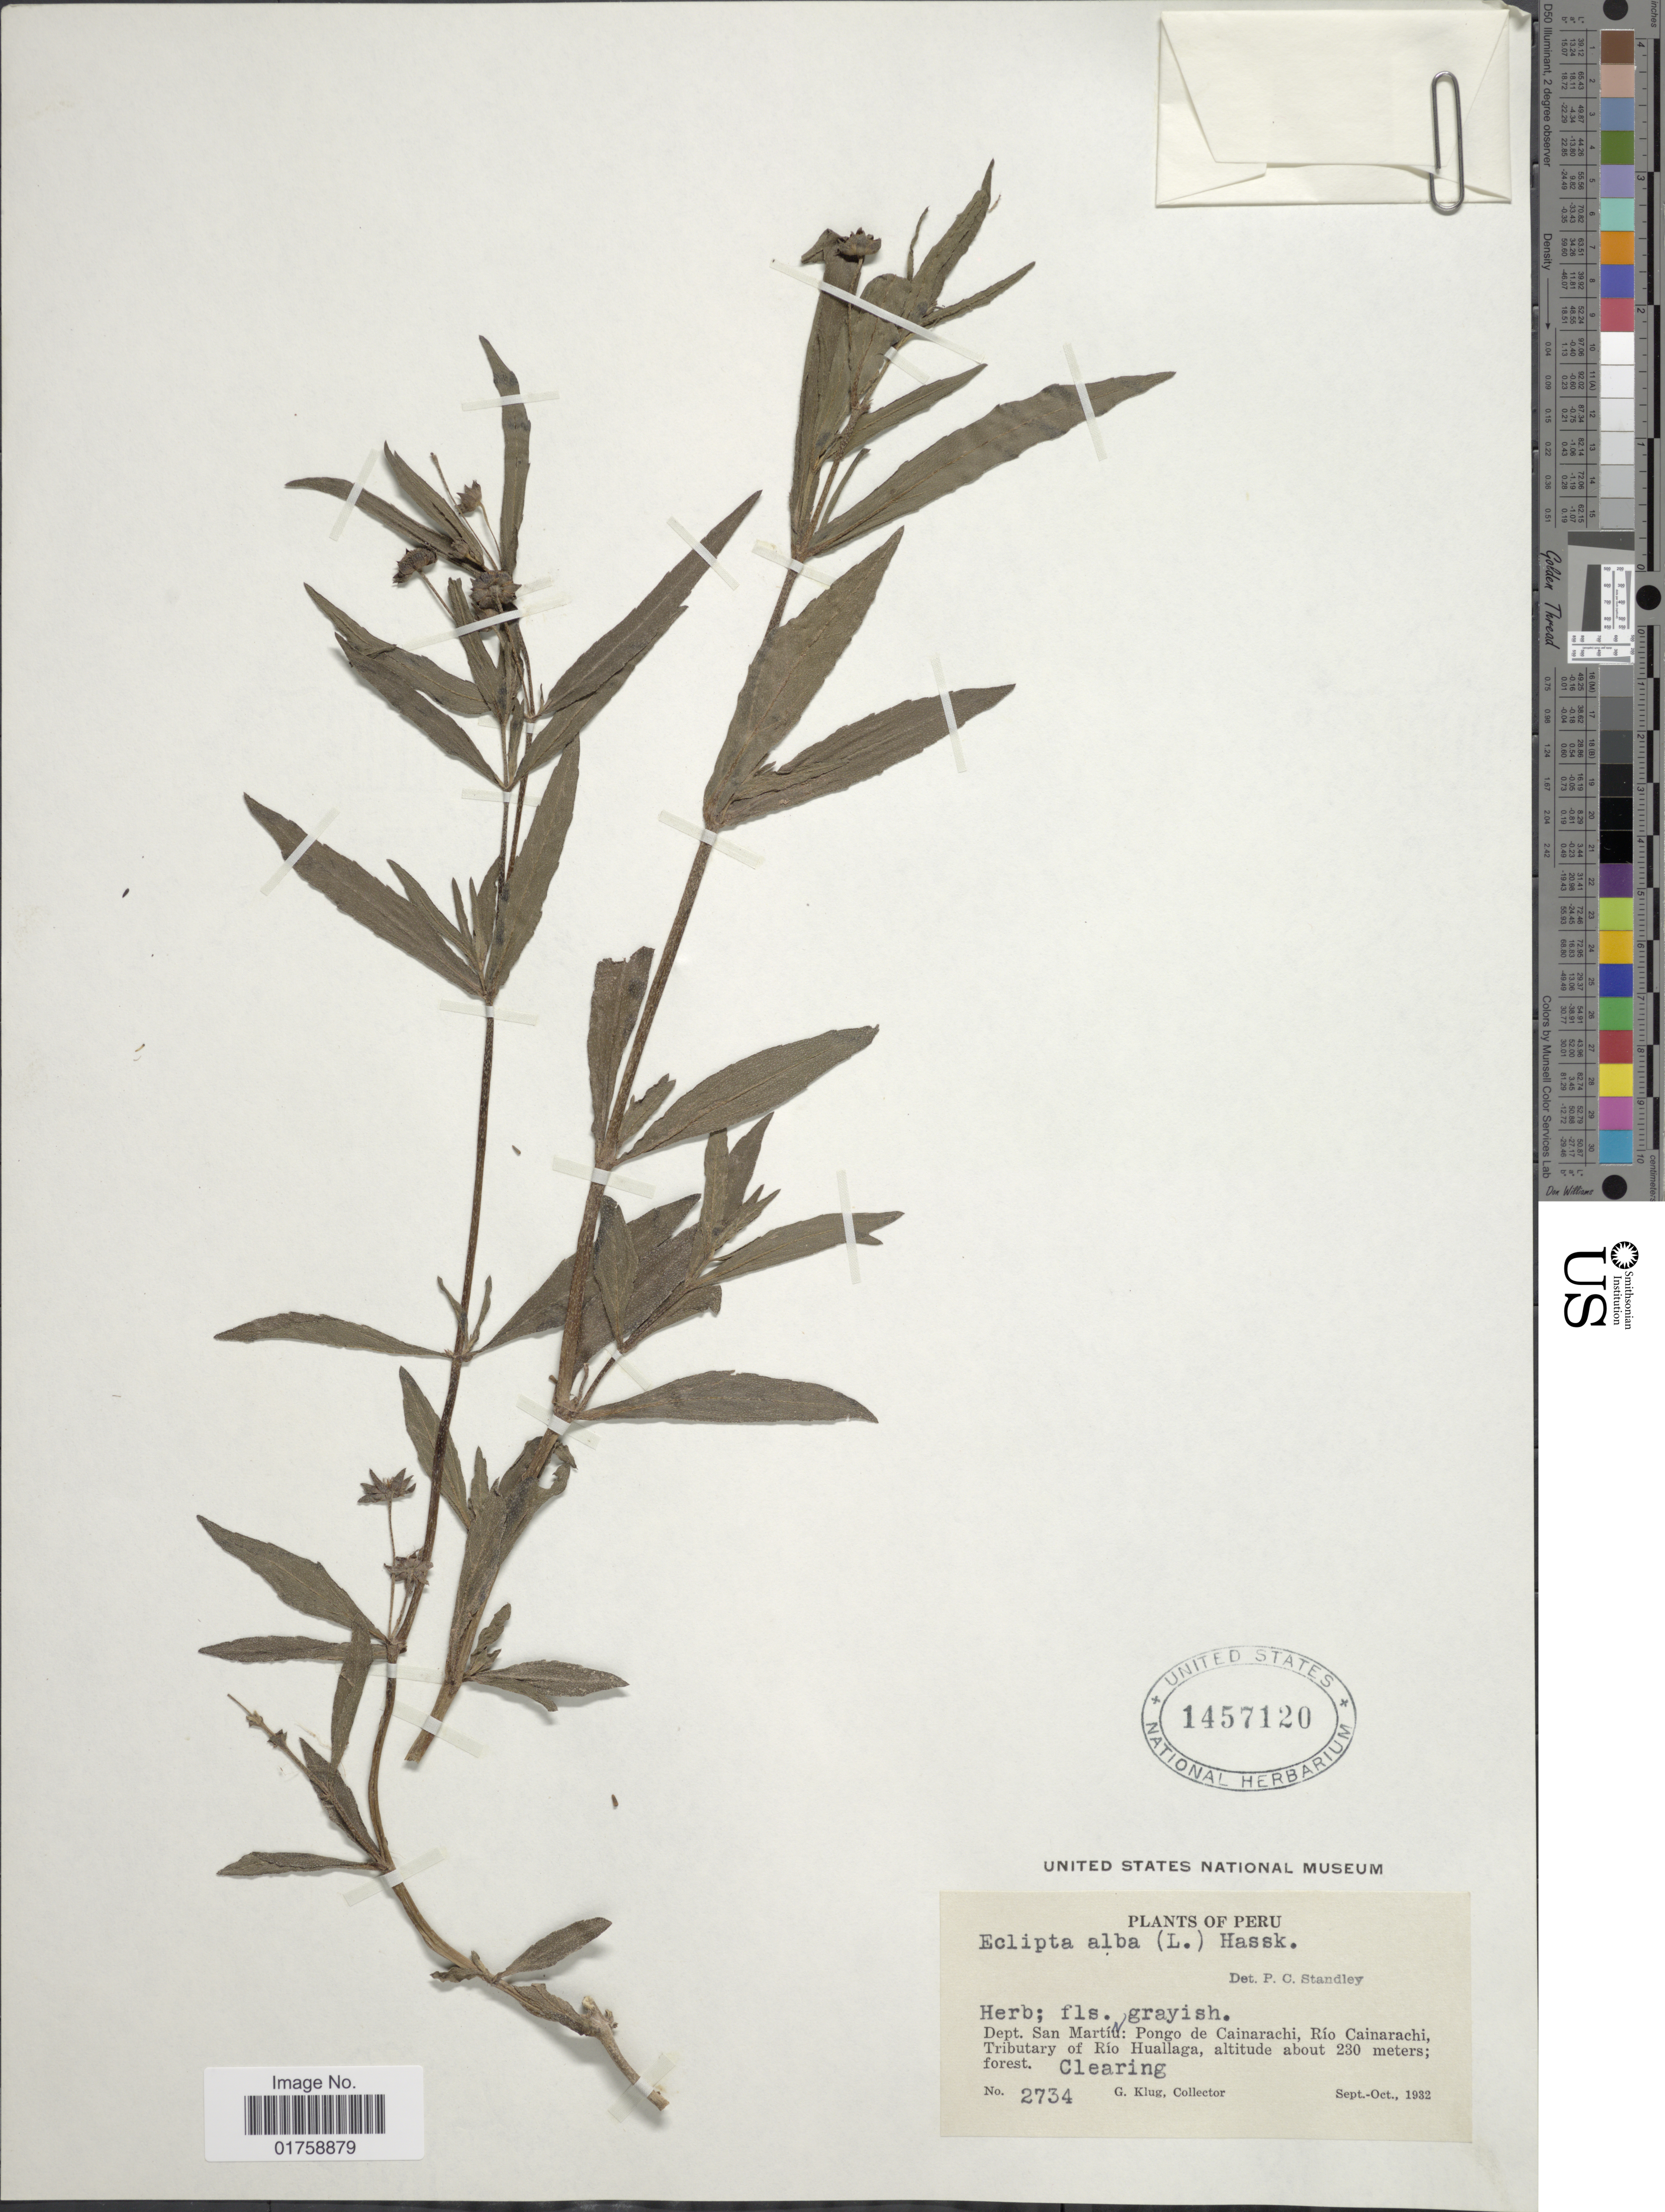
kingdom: Plantae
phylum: Tracheophyta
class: Magnoliopsida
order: Asterales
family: Asteraceae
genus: Eclipta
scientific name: Eclipta alba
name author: (L.) Hassk.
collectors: G. Klug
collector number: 2734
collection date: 1932-09/1932-10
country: Peru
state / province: San Martín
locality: Peru. Dept. San Martin: Pongo de Cainarachi, Rio Cainarachi. Tributary of Rio Huallaga,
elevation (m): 230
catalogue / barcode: US 1457120